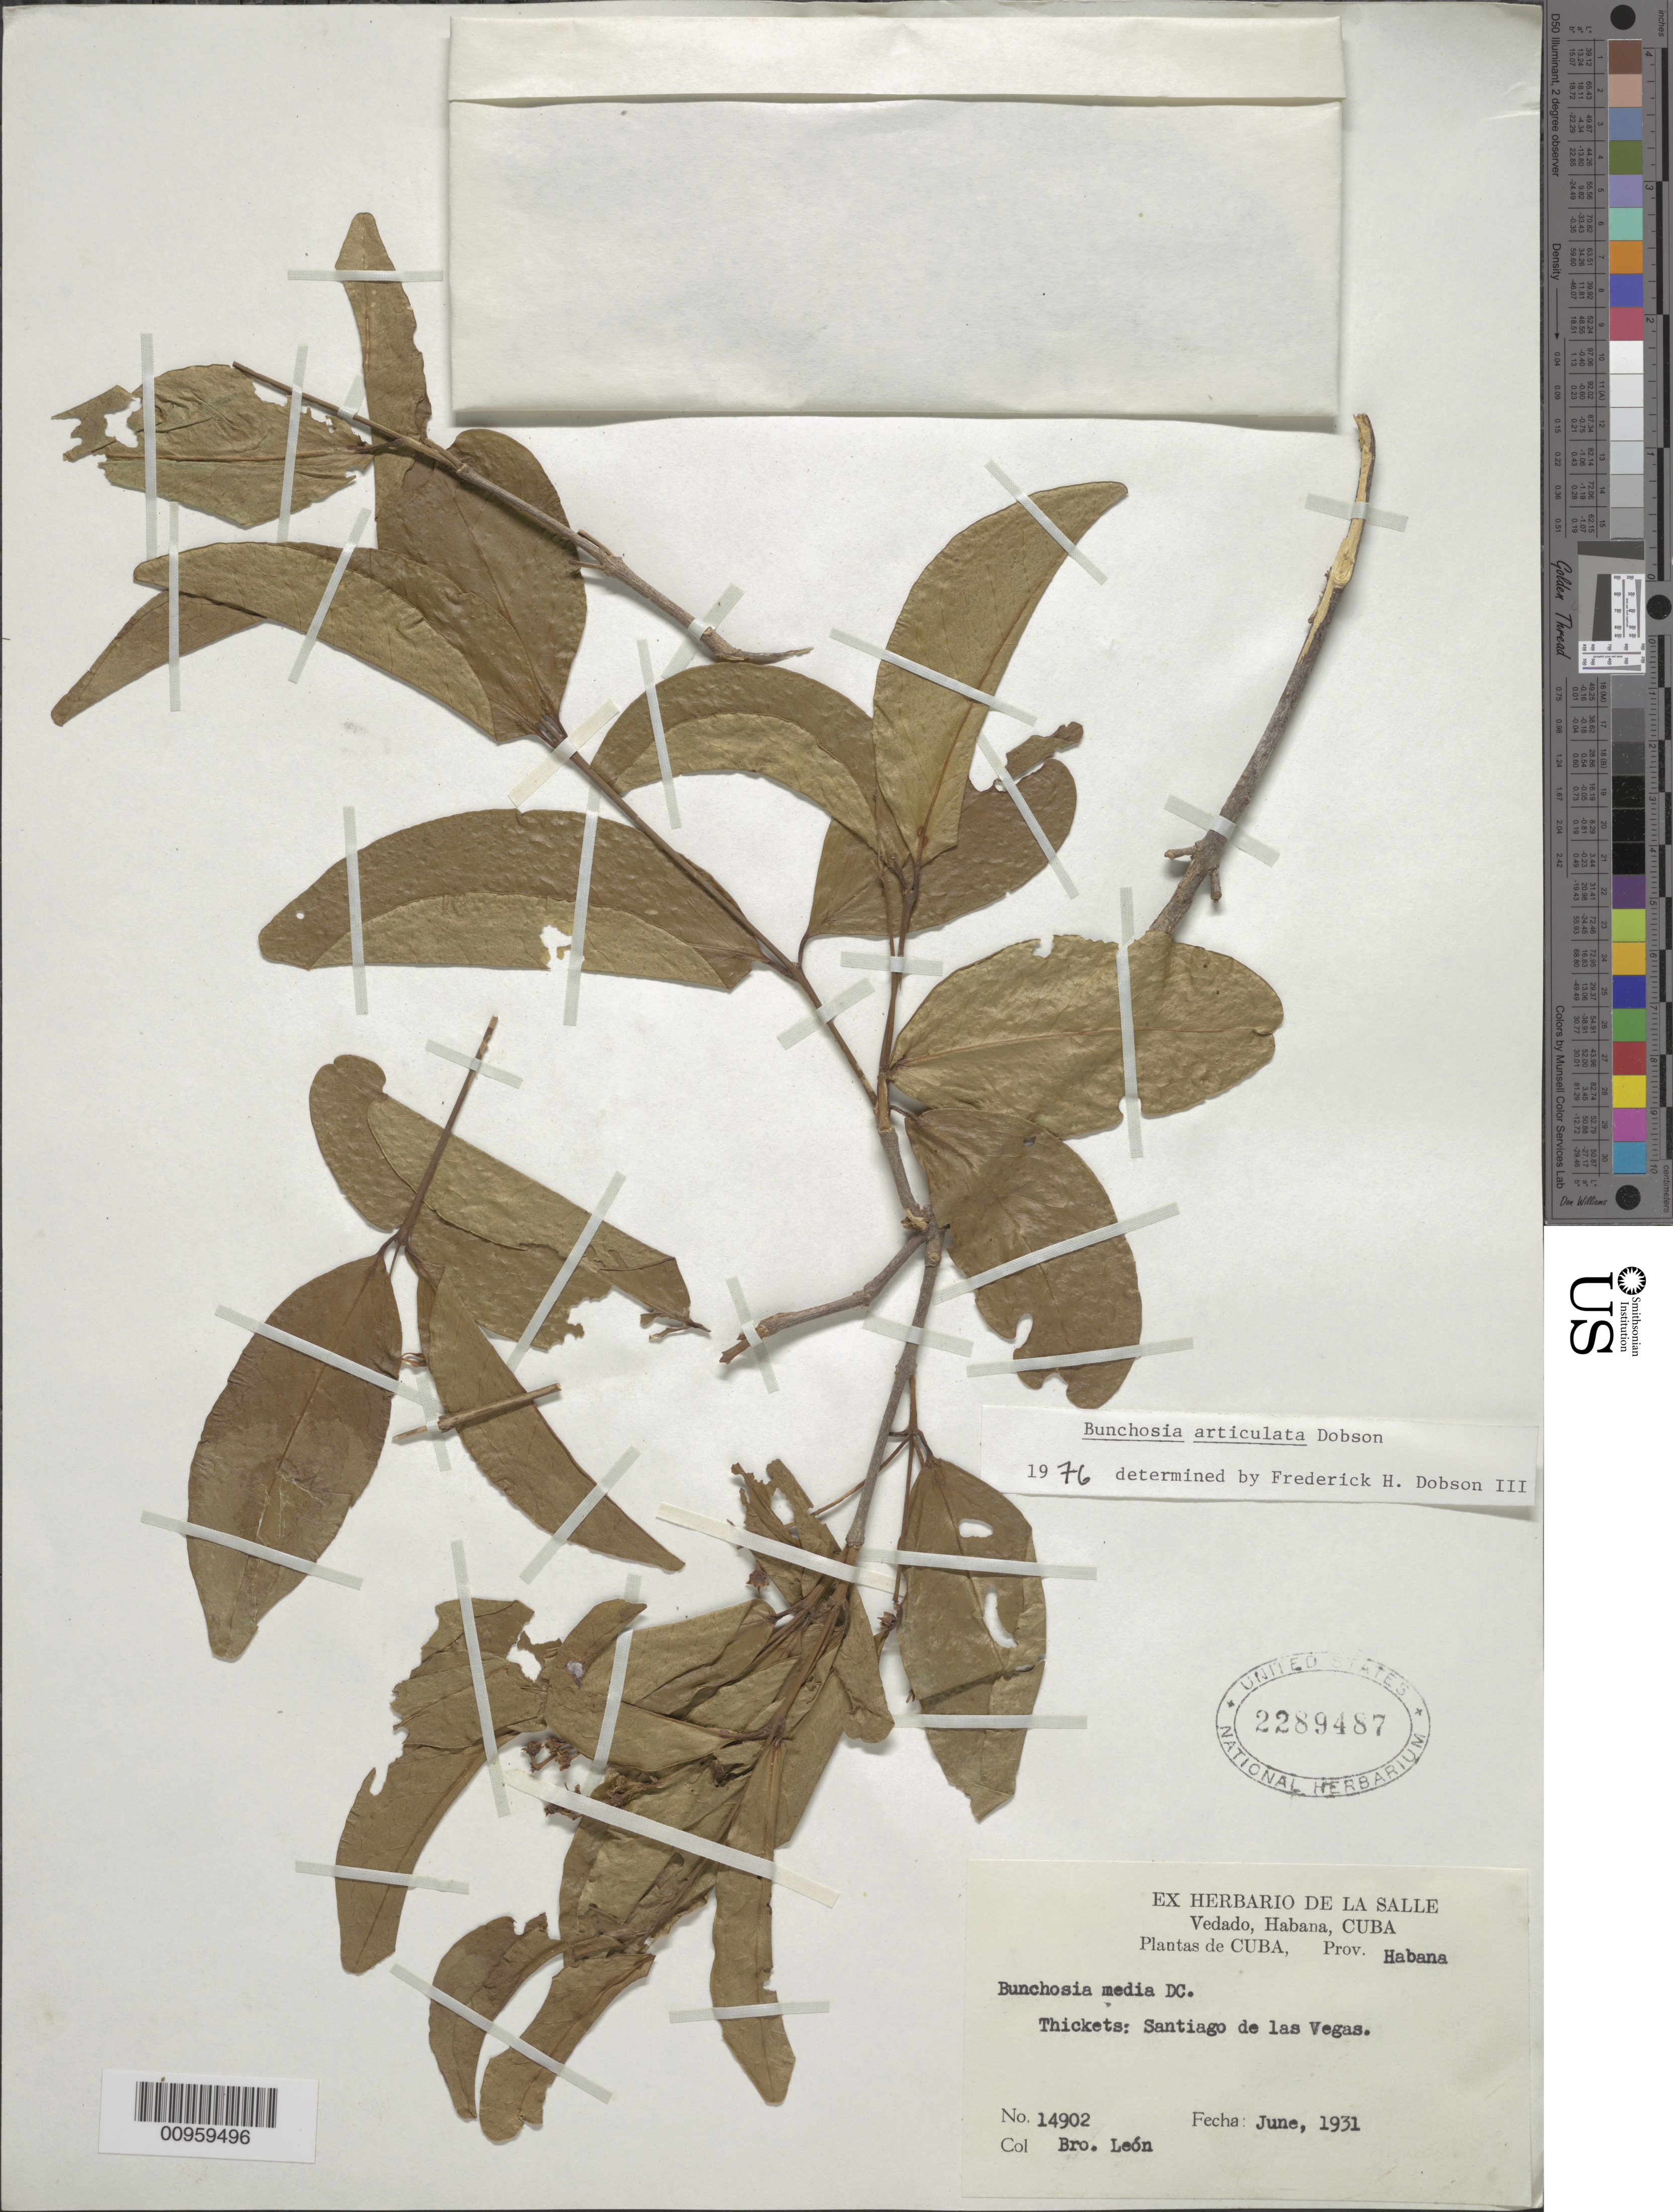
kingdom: Plantae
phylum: Tracheophyta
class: Magnoliopsida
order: Malpighiales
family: Malpighiaceae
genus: Bunchosia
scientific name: Bunchosia articulata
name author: Dobson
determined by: Dobson, F. H., III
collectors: Bro. León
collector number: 14902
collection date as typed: Jun 1931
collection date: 1931-06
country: Cuba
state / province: La Habana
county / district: Municipio Boyeros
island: Cuba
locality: Santiago de las Vegas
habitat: Thickets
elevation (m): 97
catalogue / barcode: US 2289487